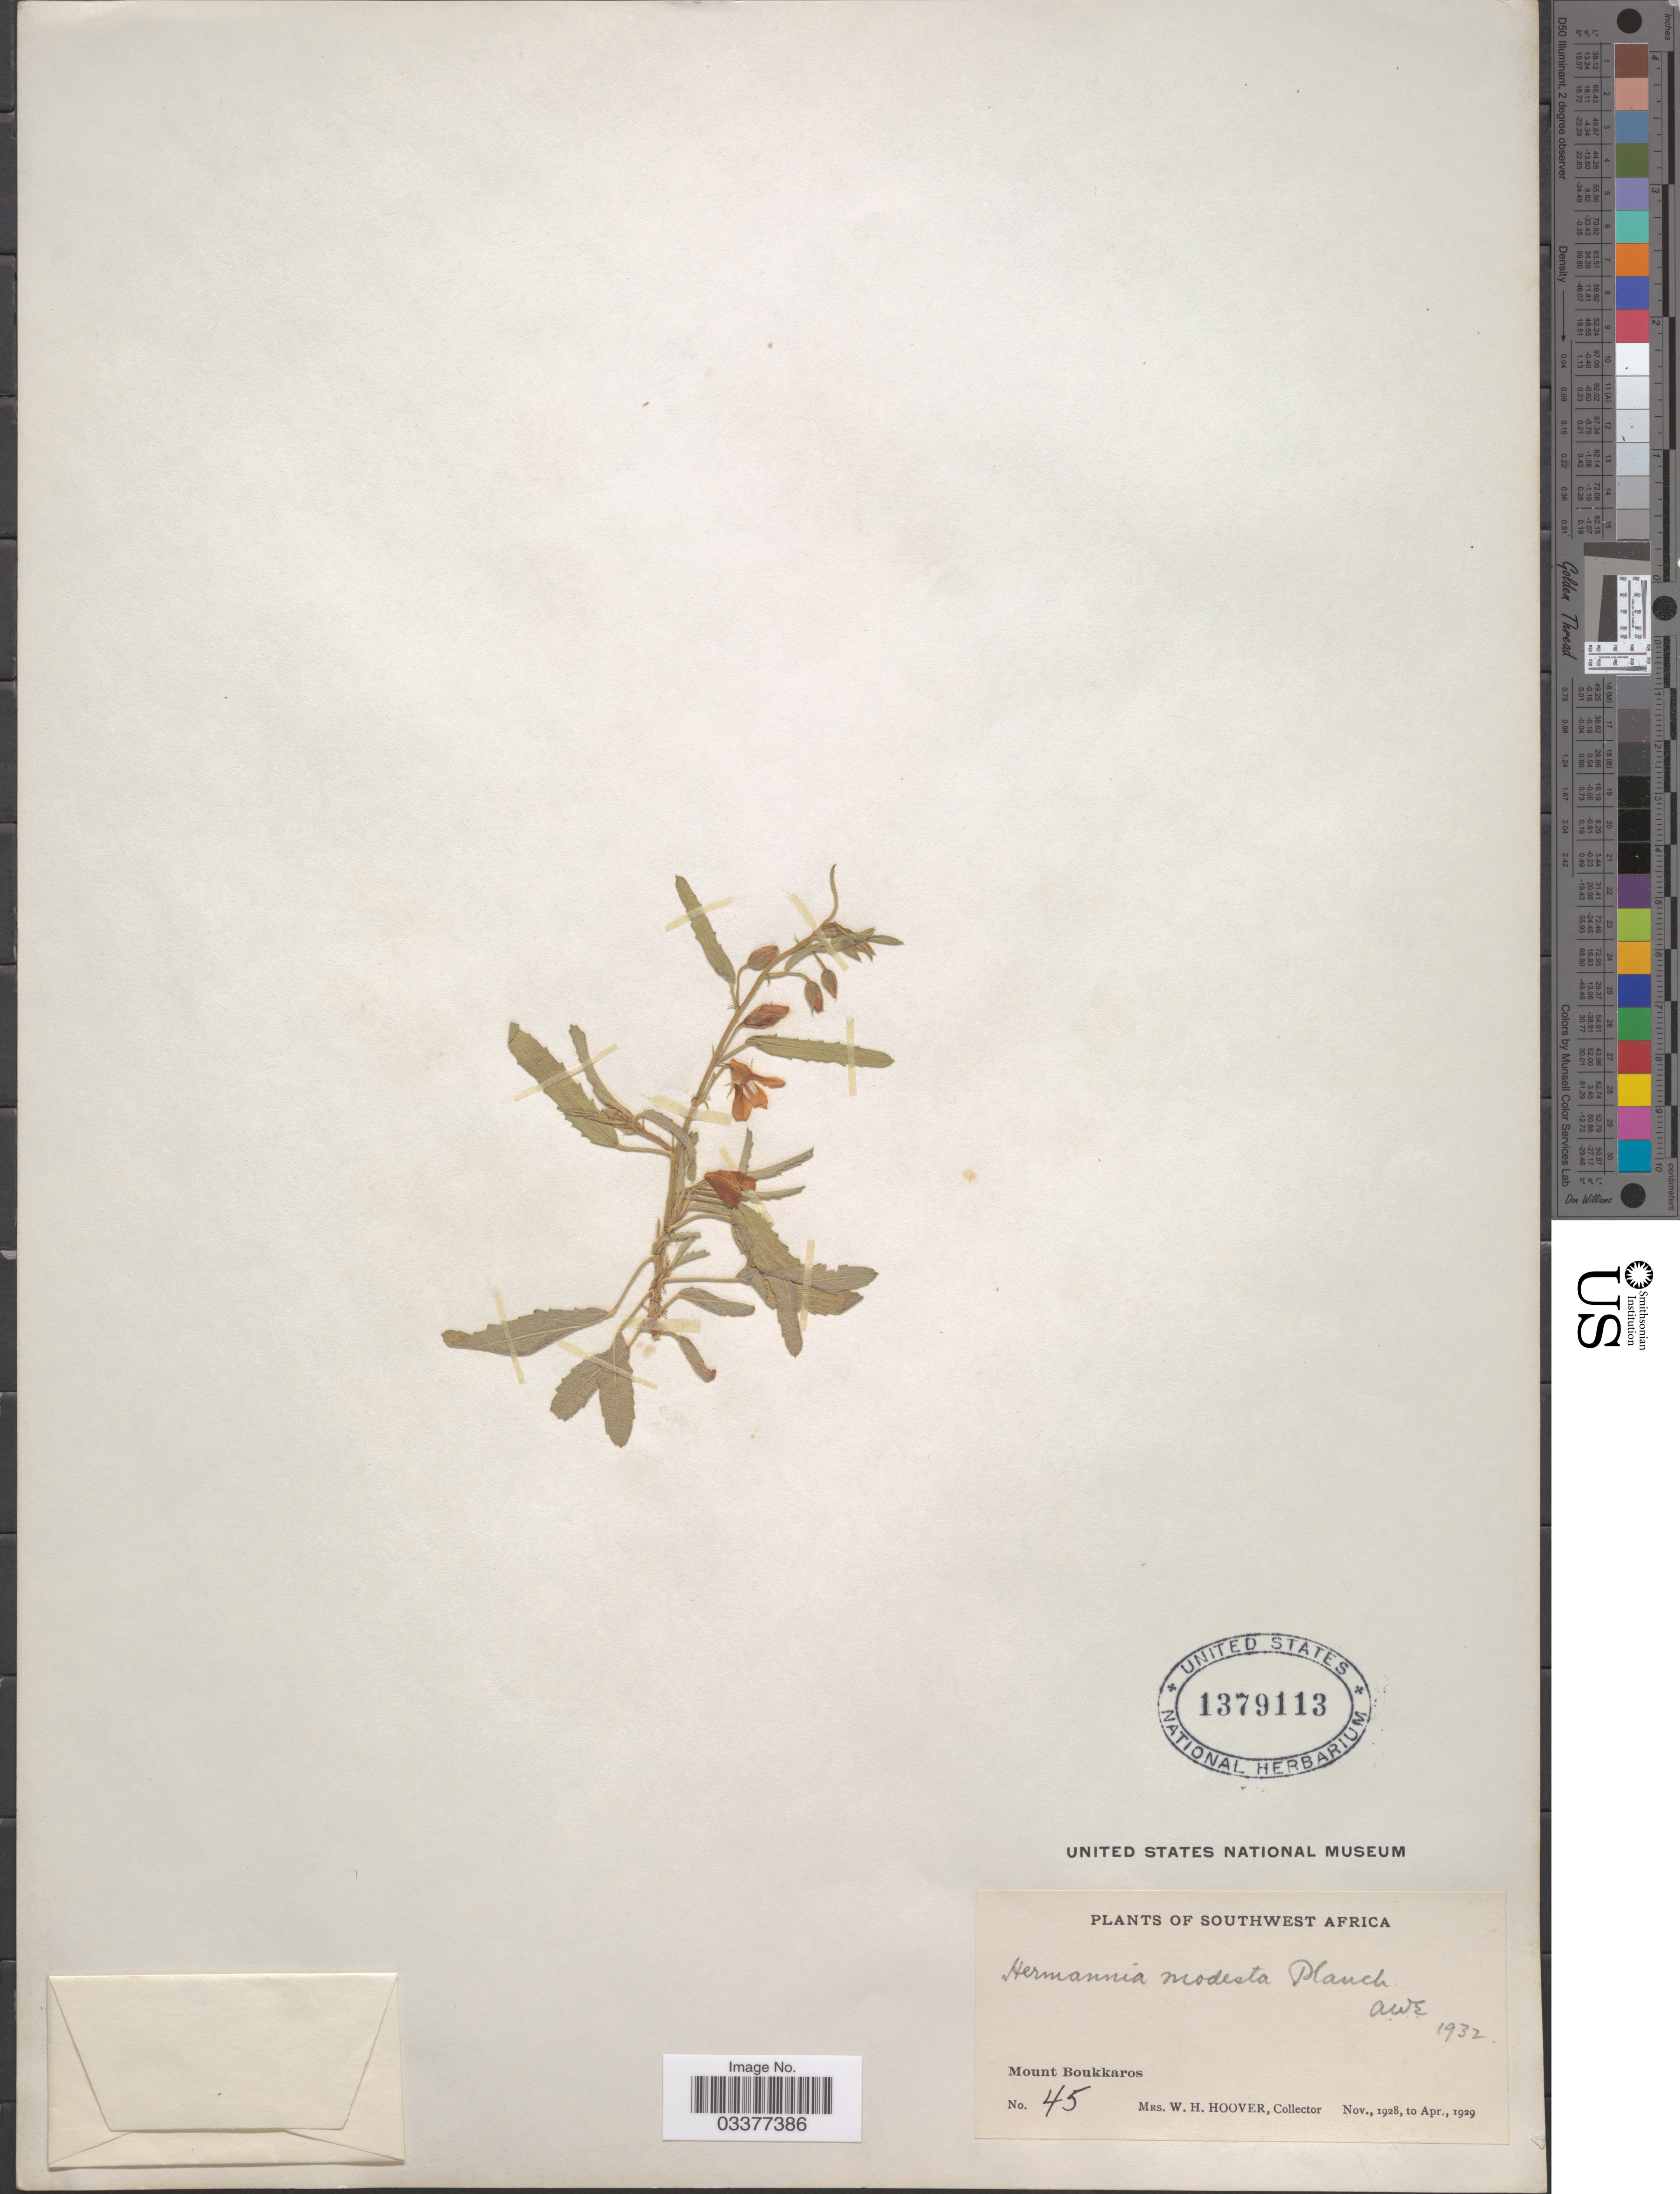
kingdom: Plantae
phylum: Tracheophyta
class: Magnoliopsida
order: Malvales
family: Malvaceae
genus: Hermannia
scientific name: Hermannia modesta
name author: (Ehrenb.) Mast.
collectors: W. H. Hoover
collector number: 45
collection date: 1928-11/1929-04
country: Namibia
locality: Southwest Africa. Mount Boukkaros.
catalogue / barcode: US 1379113